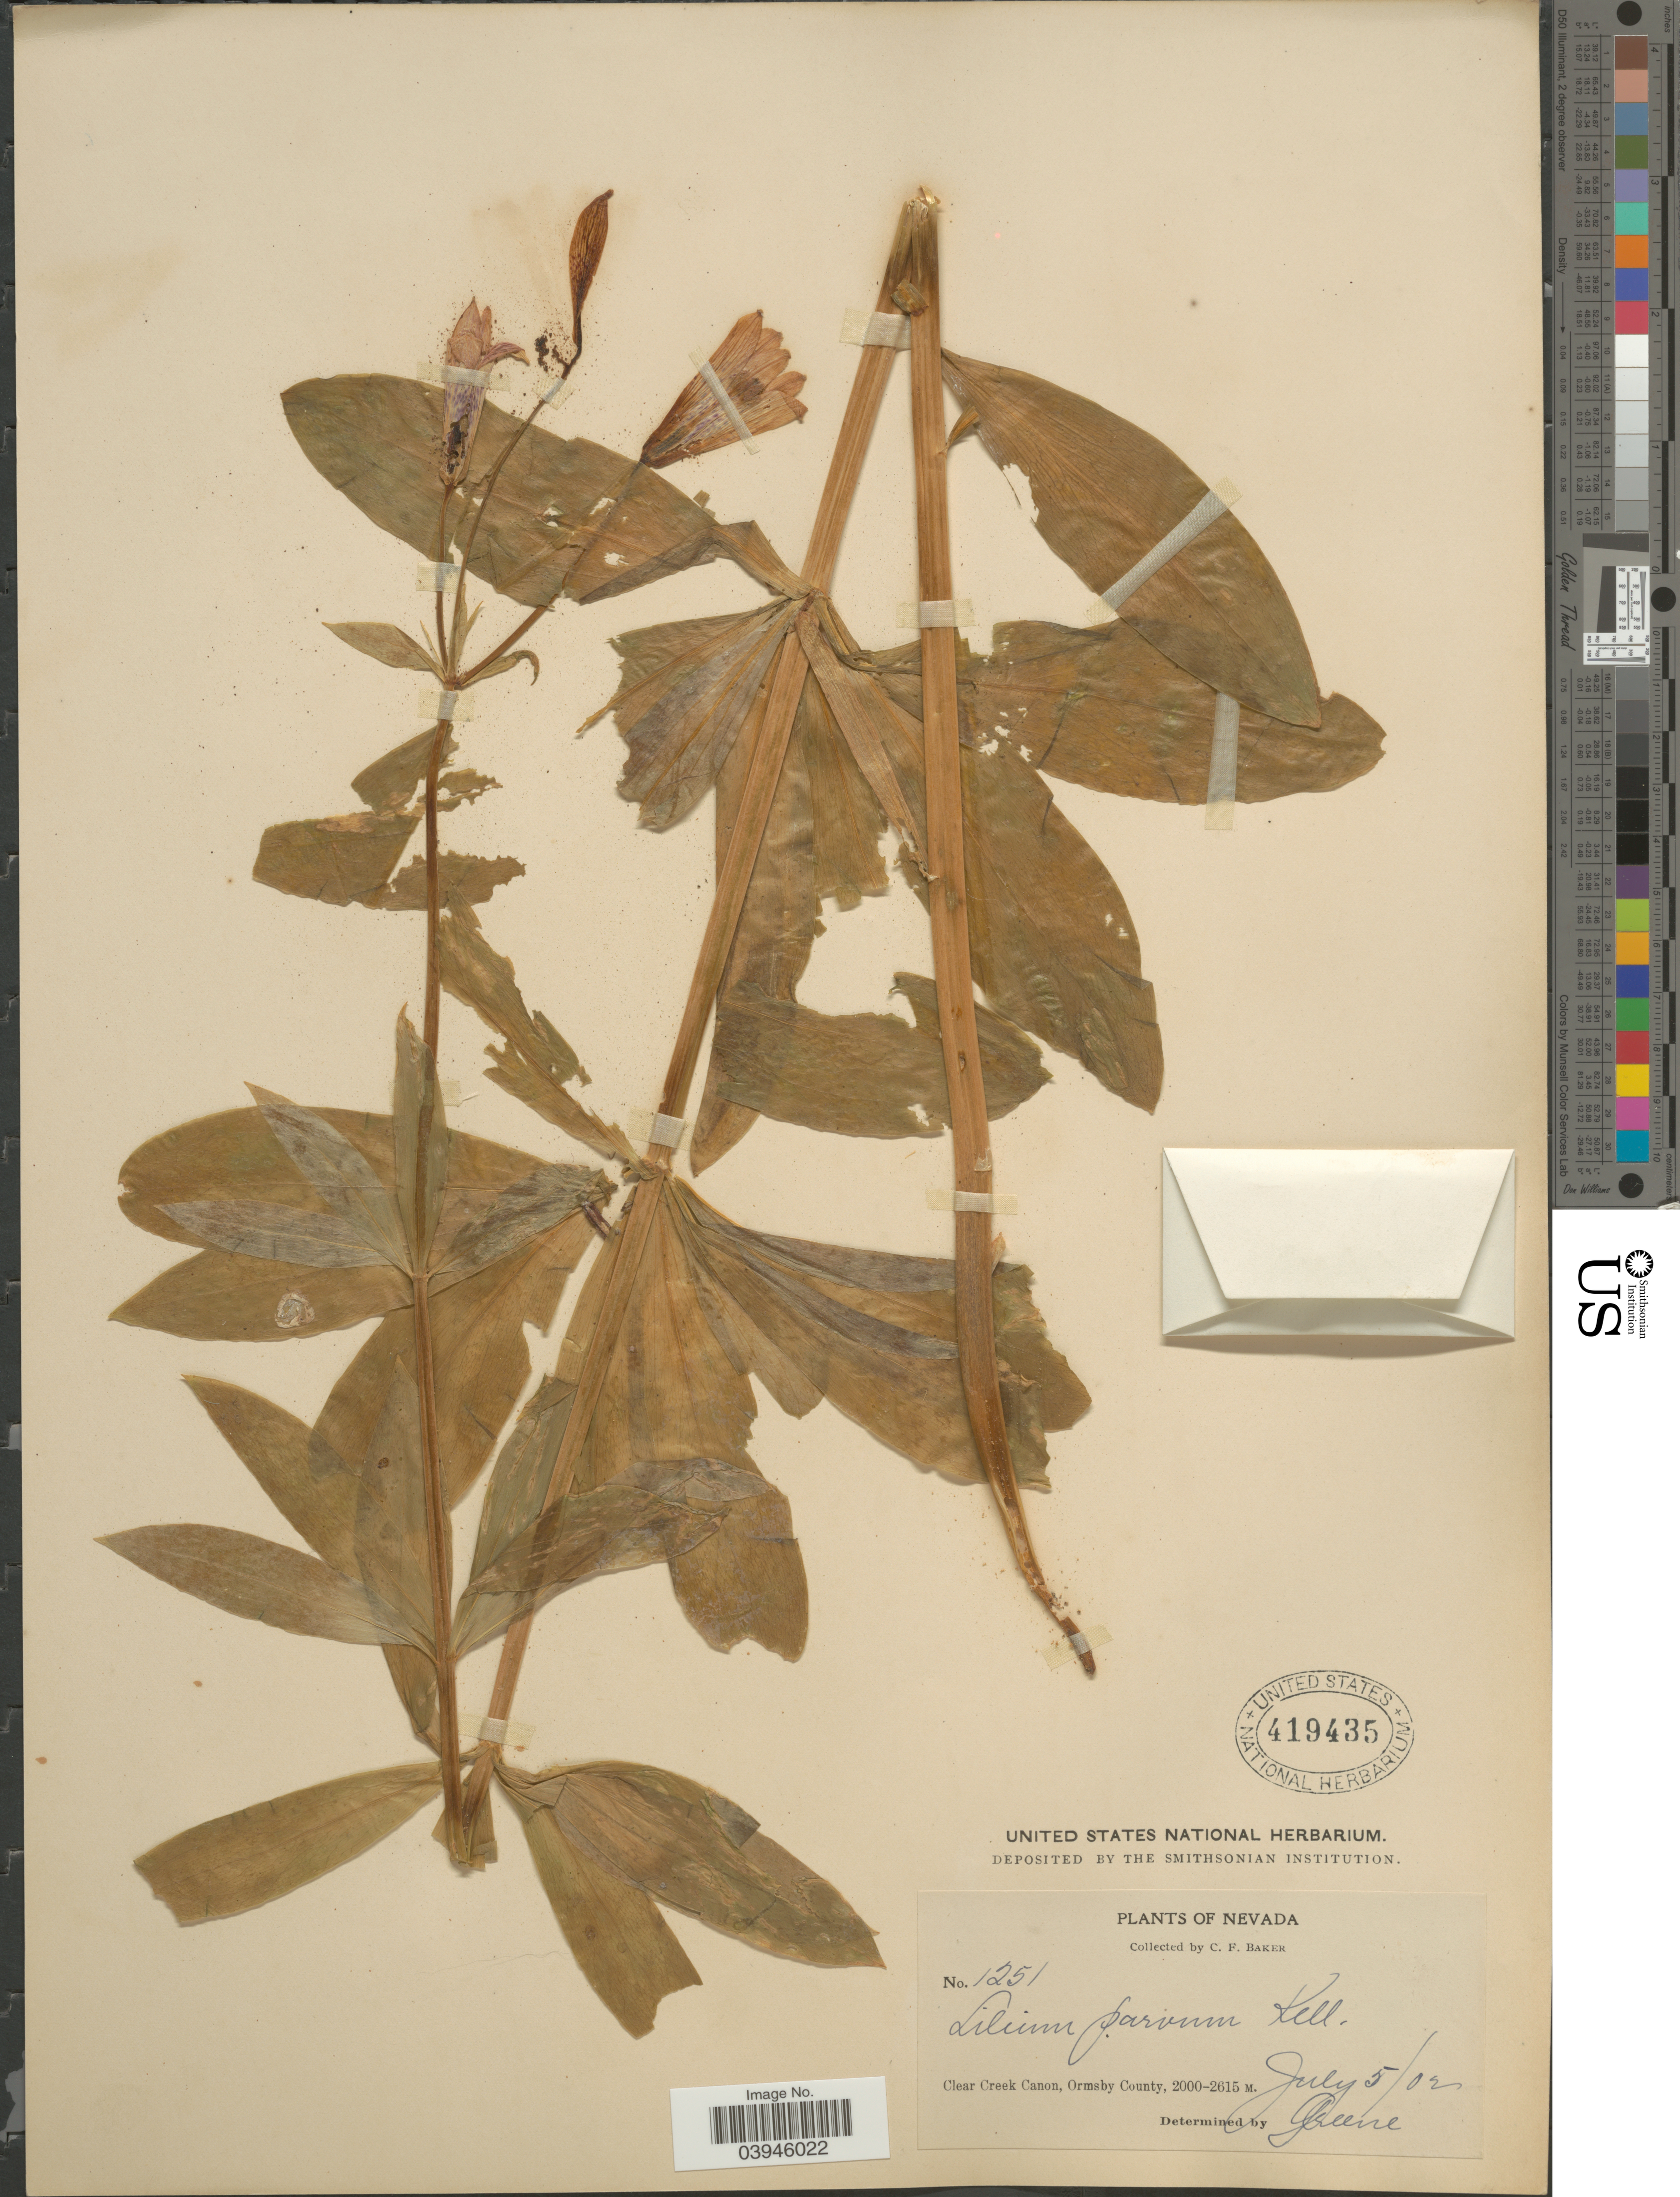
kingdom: Plantae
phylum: Tracheophyta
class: Liliopsida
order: Liliales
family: Liliaceae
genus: Lilium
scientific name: Lilium parvum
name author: Kellogg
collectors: C. F. Baker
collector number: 1251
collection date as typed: Transcribed d/m/y: 5/7/2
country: United States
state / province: Nevada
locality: Clear Creek Canon, Ormsby County.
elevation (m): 2000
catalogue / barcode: US 419435